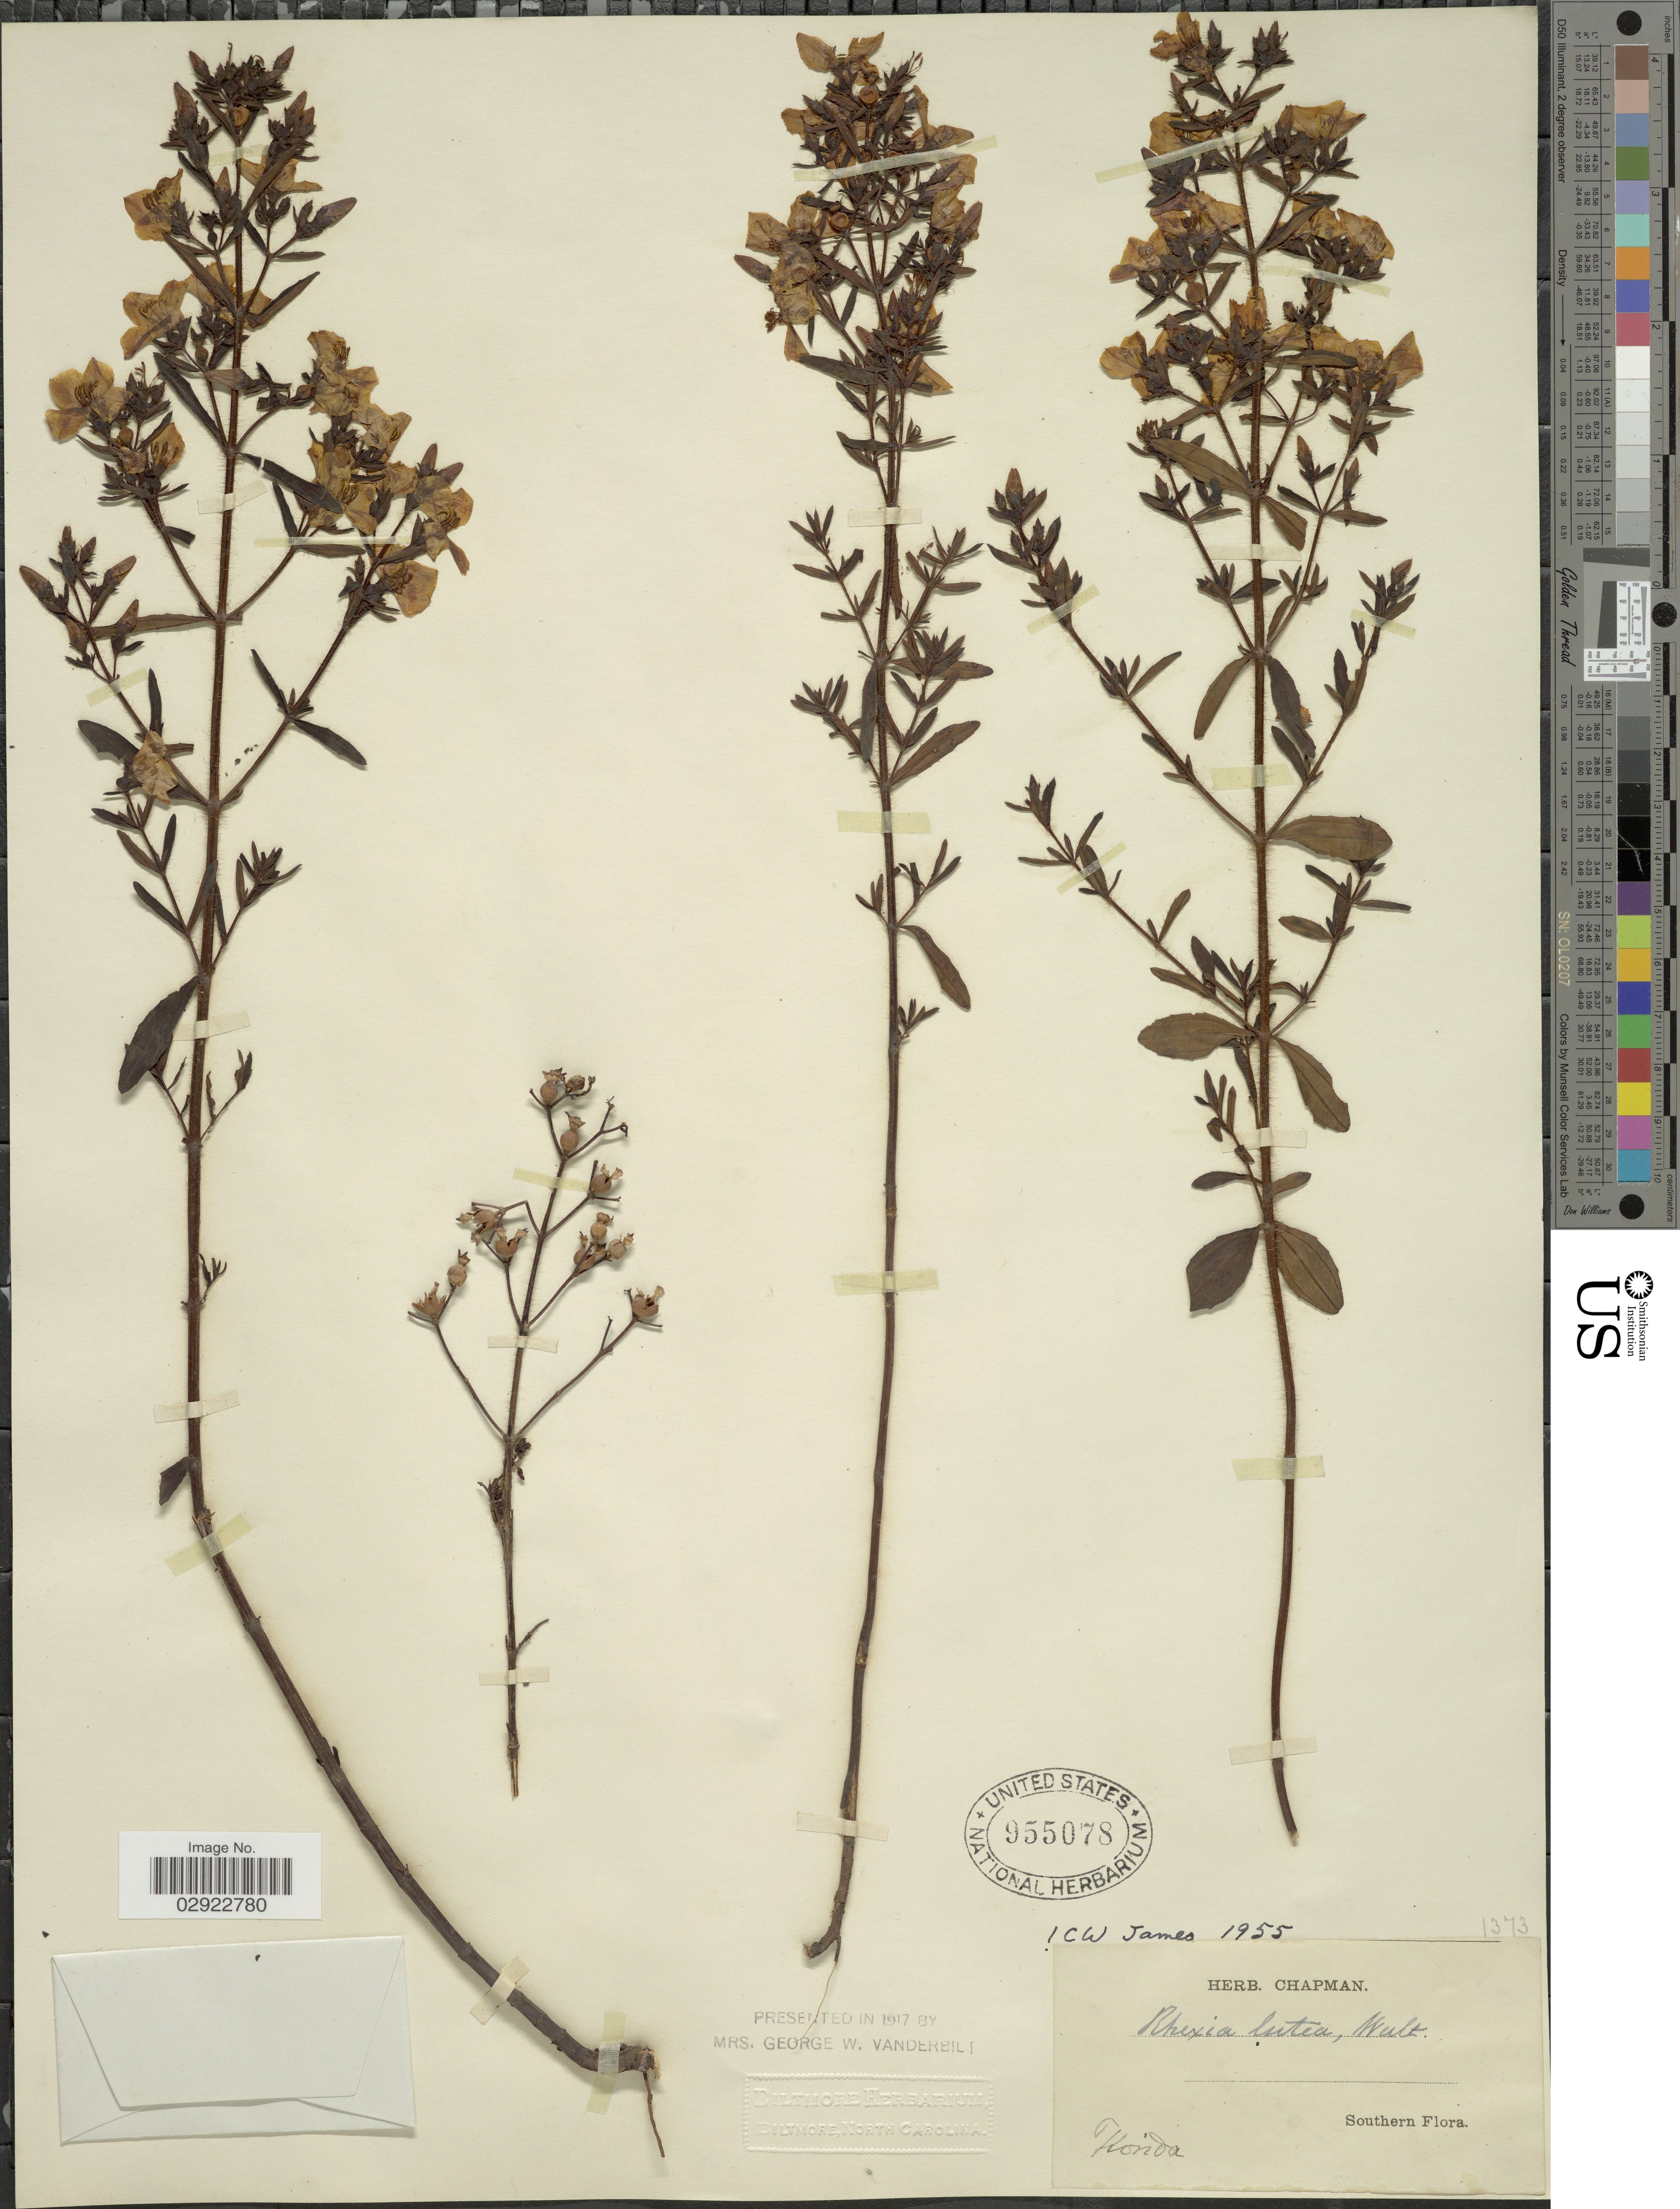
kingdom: Plantae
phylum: Tracheophyta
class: Magnoliopsida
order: Myrtales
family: Melastomataceae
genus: Rhexia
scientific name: Rhexia lutea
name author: Walter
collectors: ex herb. Chapman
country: United States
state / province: Florida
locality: Southern.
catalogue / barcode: US 955078